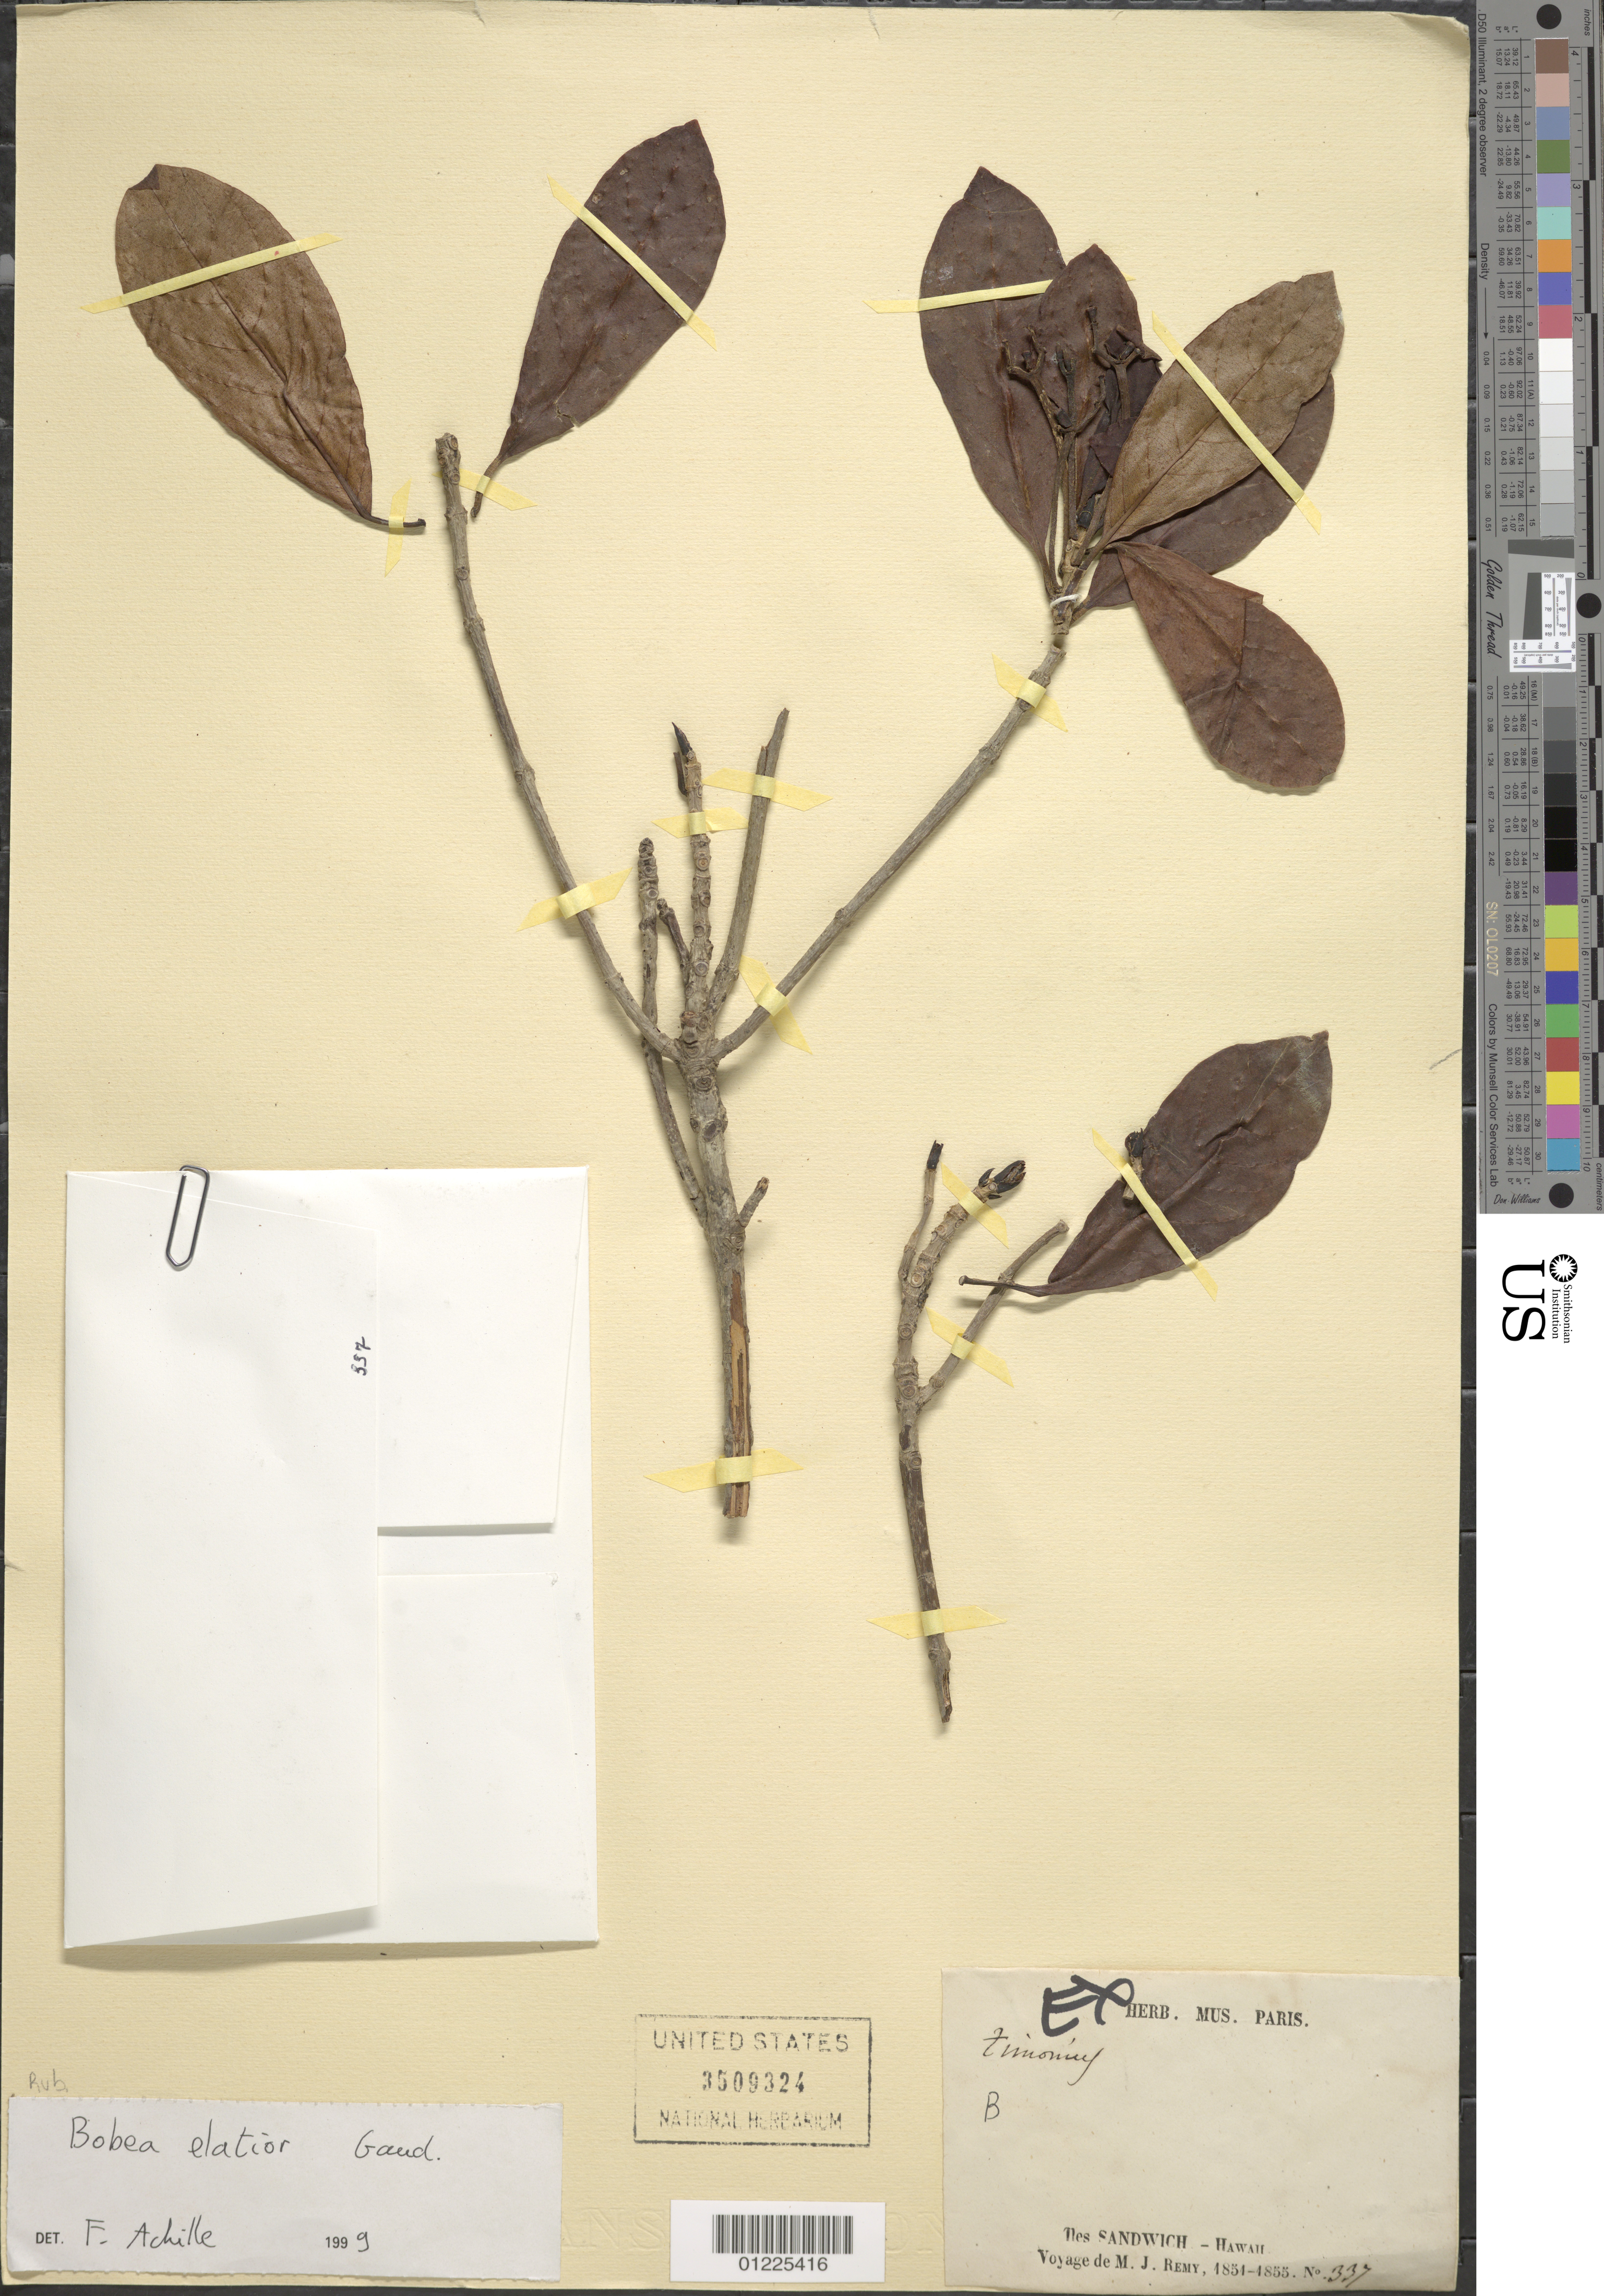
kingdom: Plantae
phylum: Tracheophyta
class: Magnoliopsida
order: Gentianales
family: Rubiaceae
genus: Bobea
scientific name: Bobea elatior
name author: Gaudich.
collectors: M. J. Remy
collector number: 337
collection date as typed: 1851 to 1855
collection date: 1851/1855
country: United States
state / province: Hawaii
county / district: Hawaii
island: Hawaii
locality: Iles Sandwich: Hawaii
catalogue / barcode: US 3509324